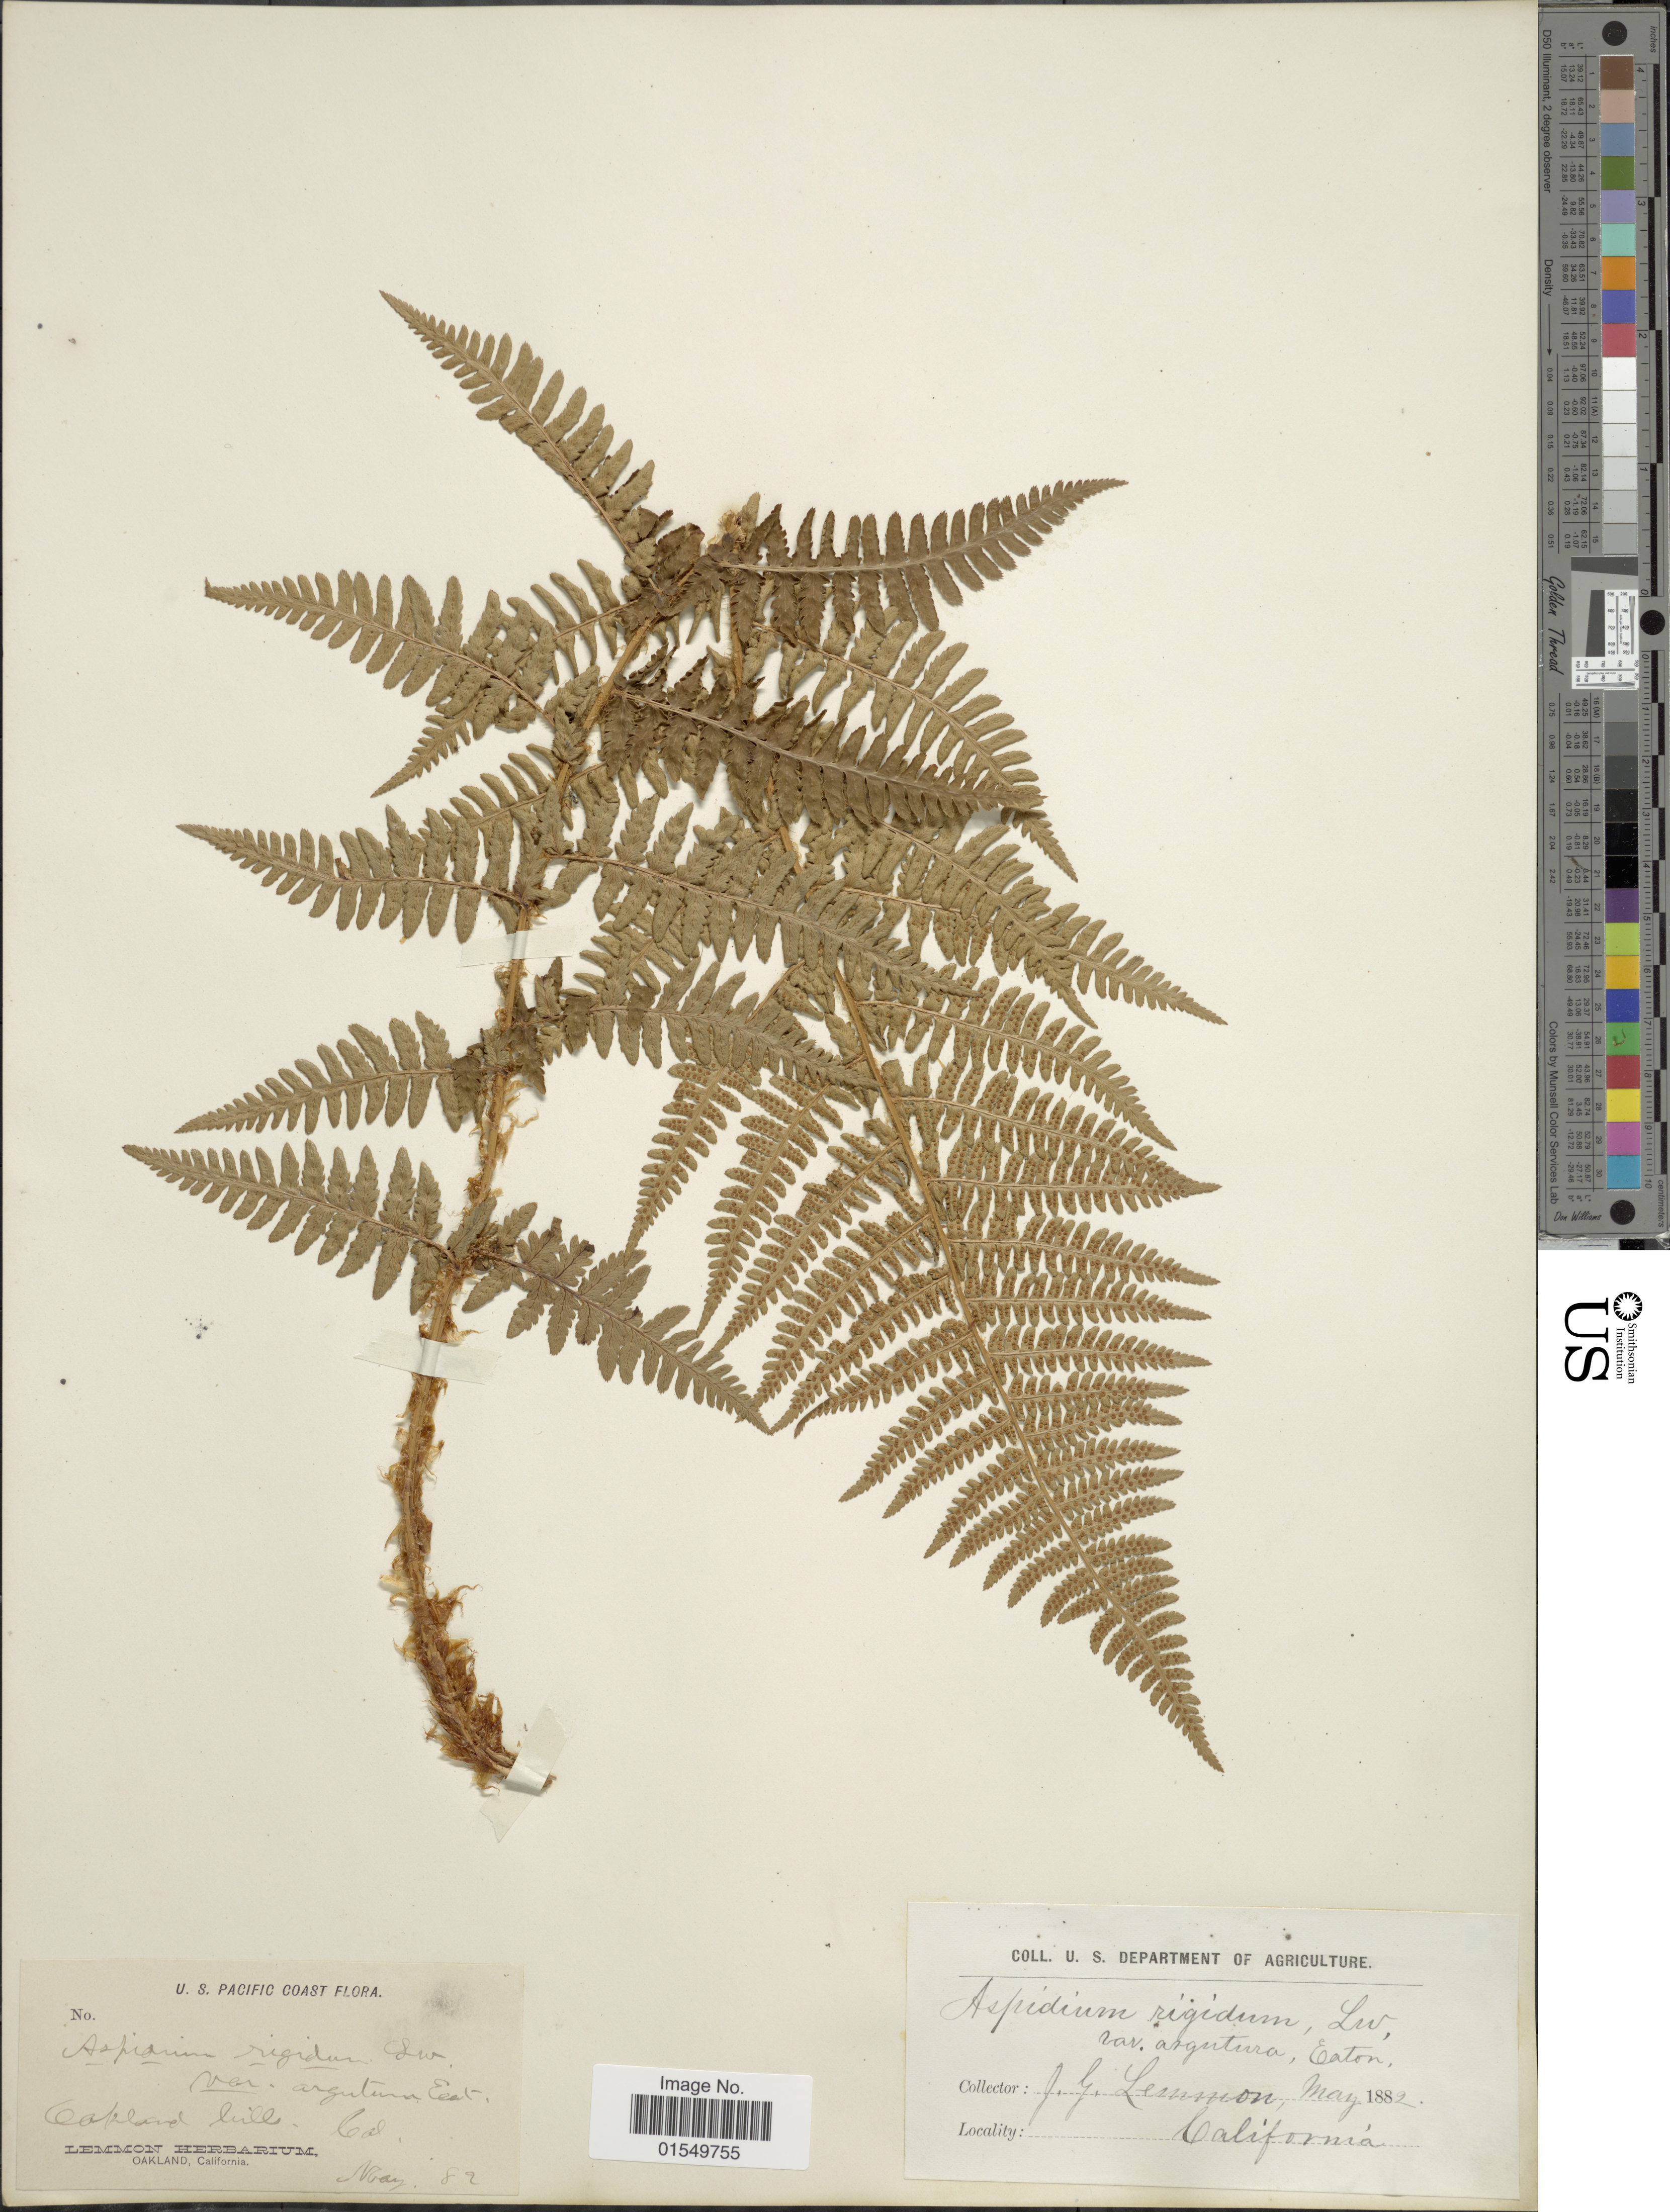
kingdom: Plantae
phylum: Tracheophyta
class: Polypodiopsida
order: Polypodiales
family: Dryopteridaceae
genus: Dryopteris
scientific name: Dryopteris arguta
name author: (Kaulf.) Maxon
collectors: J. Lemon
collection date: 1882-05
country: United States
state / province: California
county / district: Alameda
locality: Oakland Hills